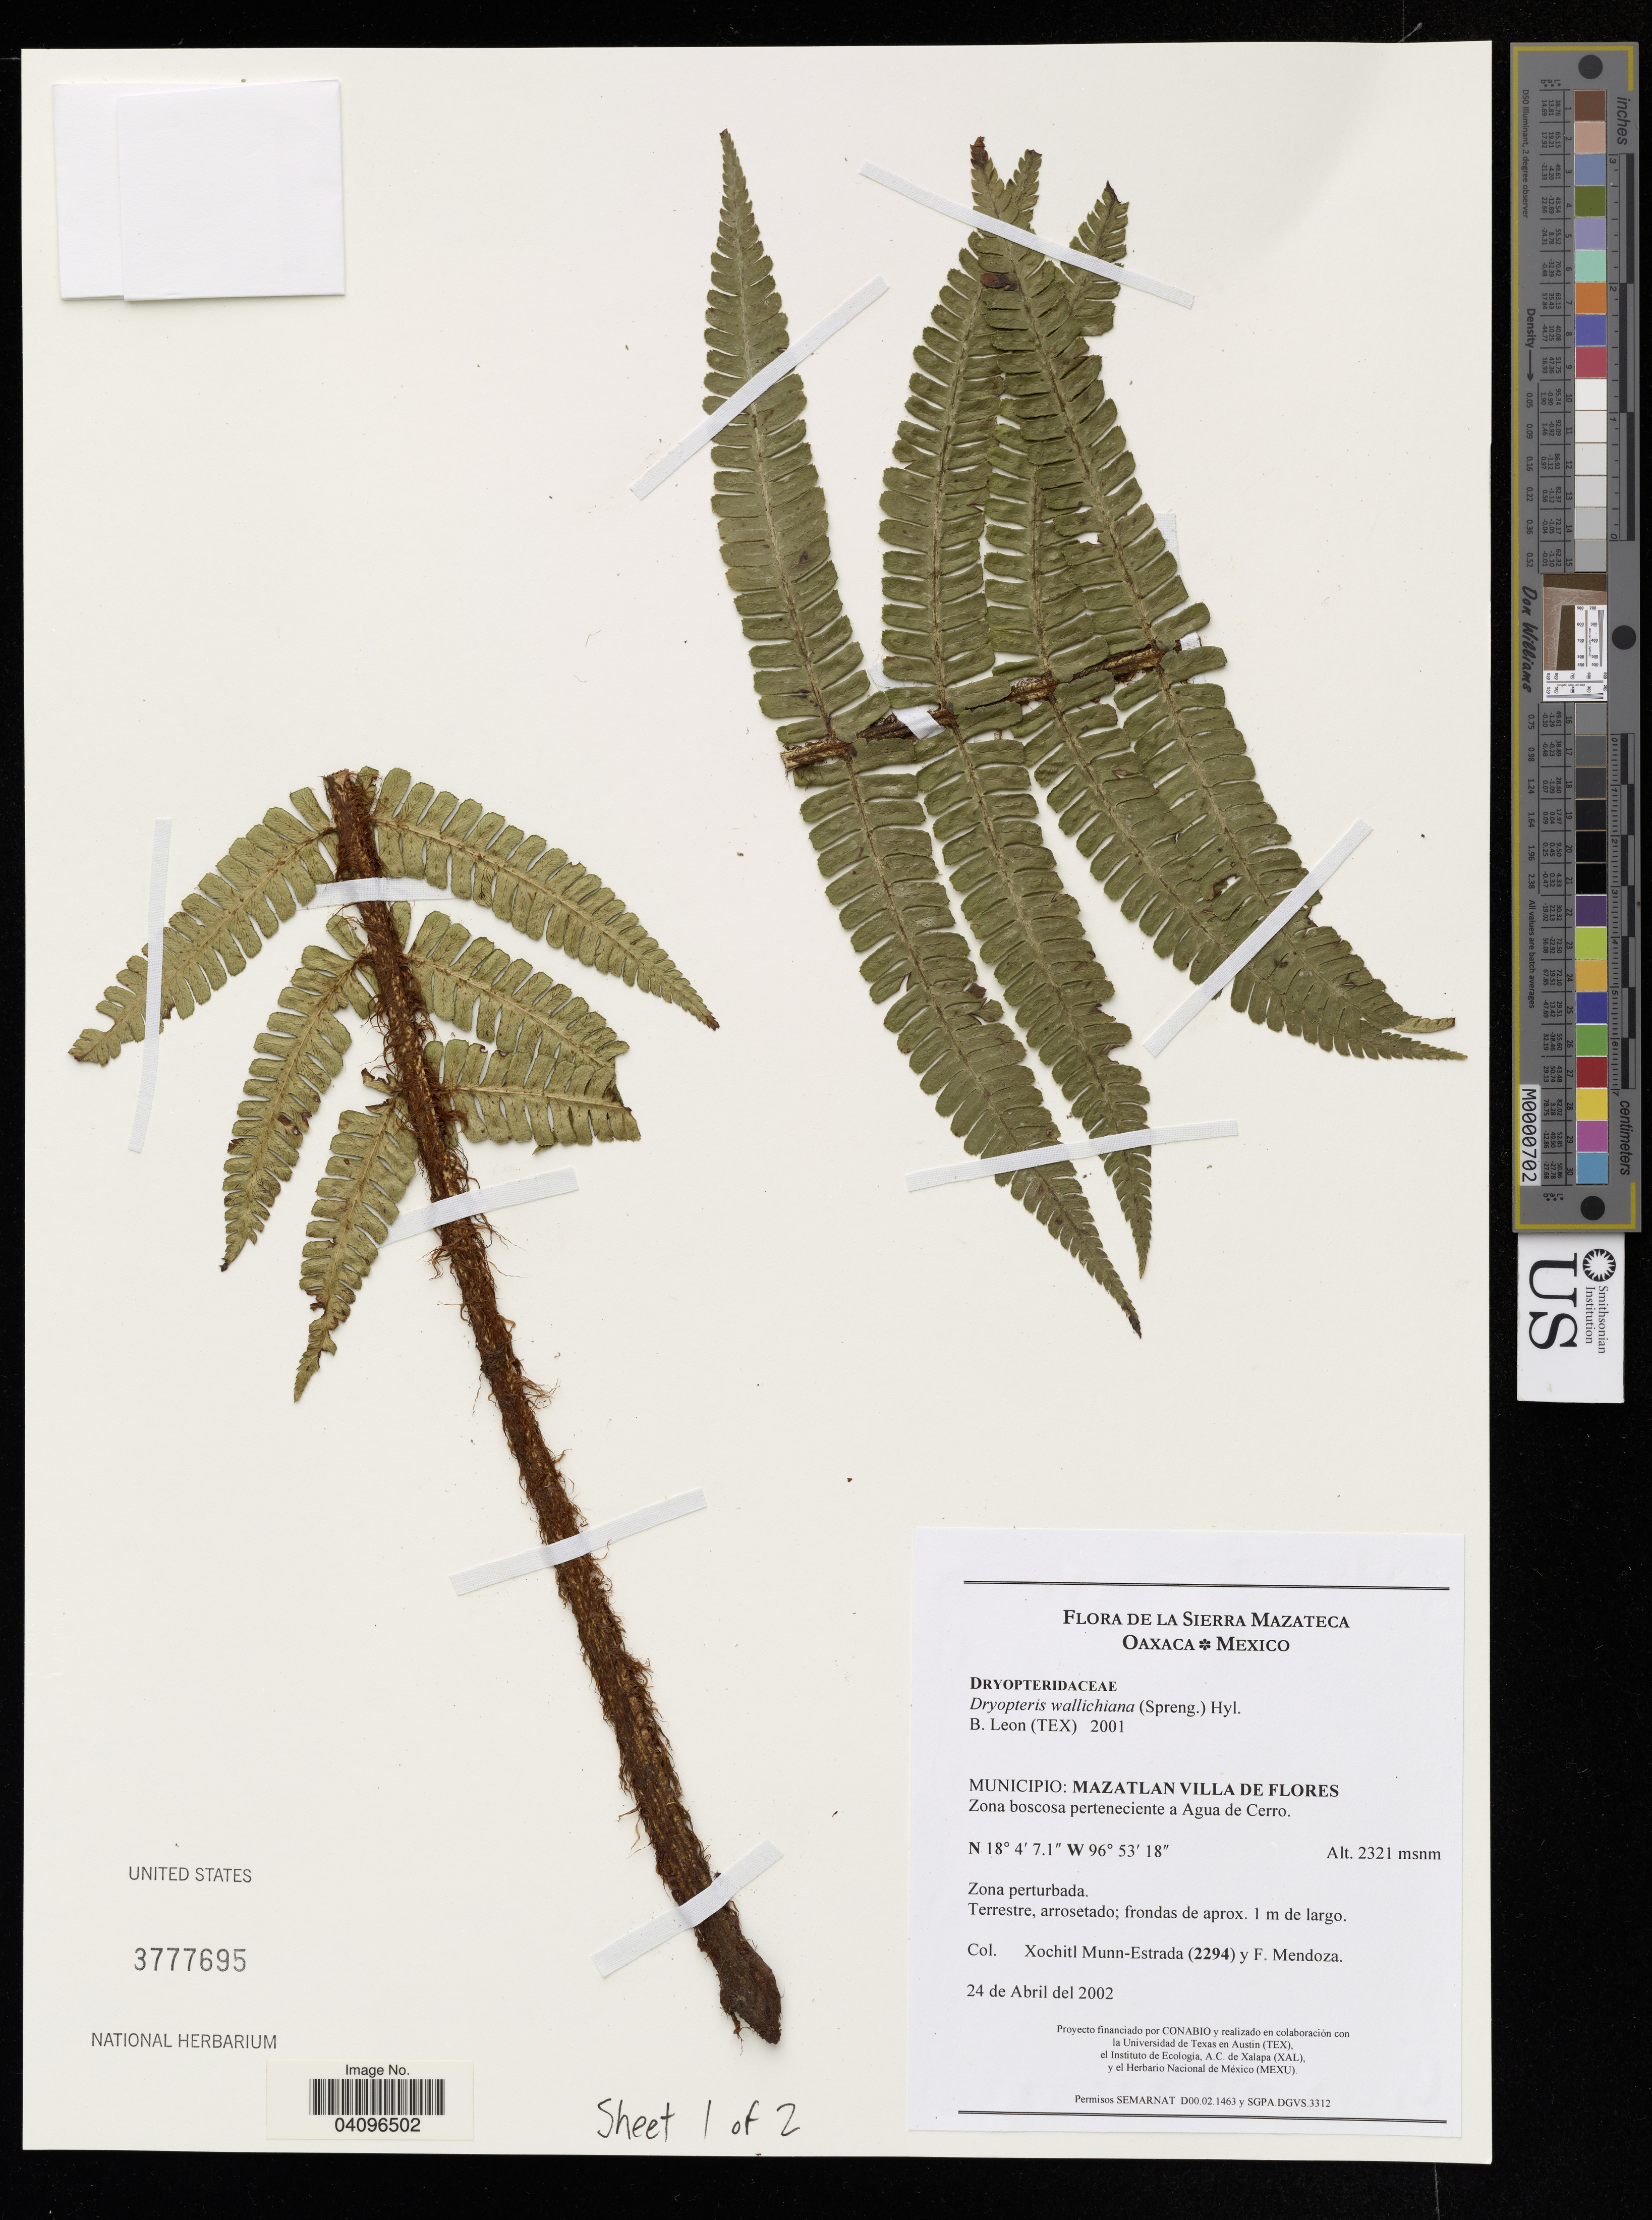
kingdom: Plantae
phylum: Tracheophyta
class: Polypodiopsida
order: Polypodiales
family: Dryopteridaceae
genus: Dryopteris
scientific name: Dryopteris wallichiana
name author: (Spreng.) Hyl.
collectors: X. Munn-Estrada & F. Mendoza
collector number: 2294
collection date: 2002-04-24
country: Mexico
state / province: Oaxaca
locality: La Sierra Mazateca. Municipio: Mazatlan Villa de Flores. Zona boscosa perteneciente a Agua de Cerro.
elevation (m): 2321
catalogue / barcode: US 3777695